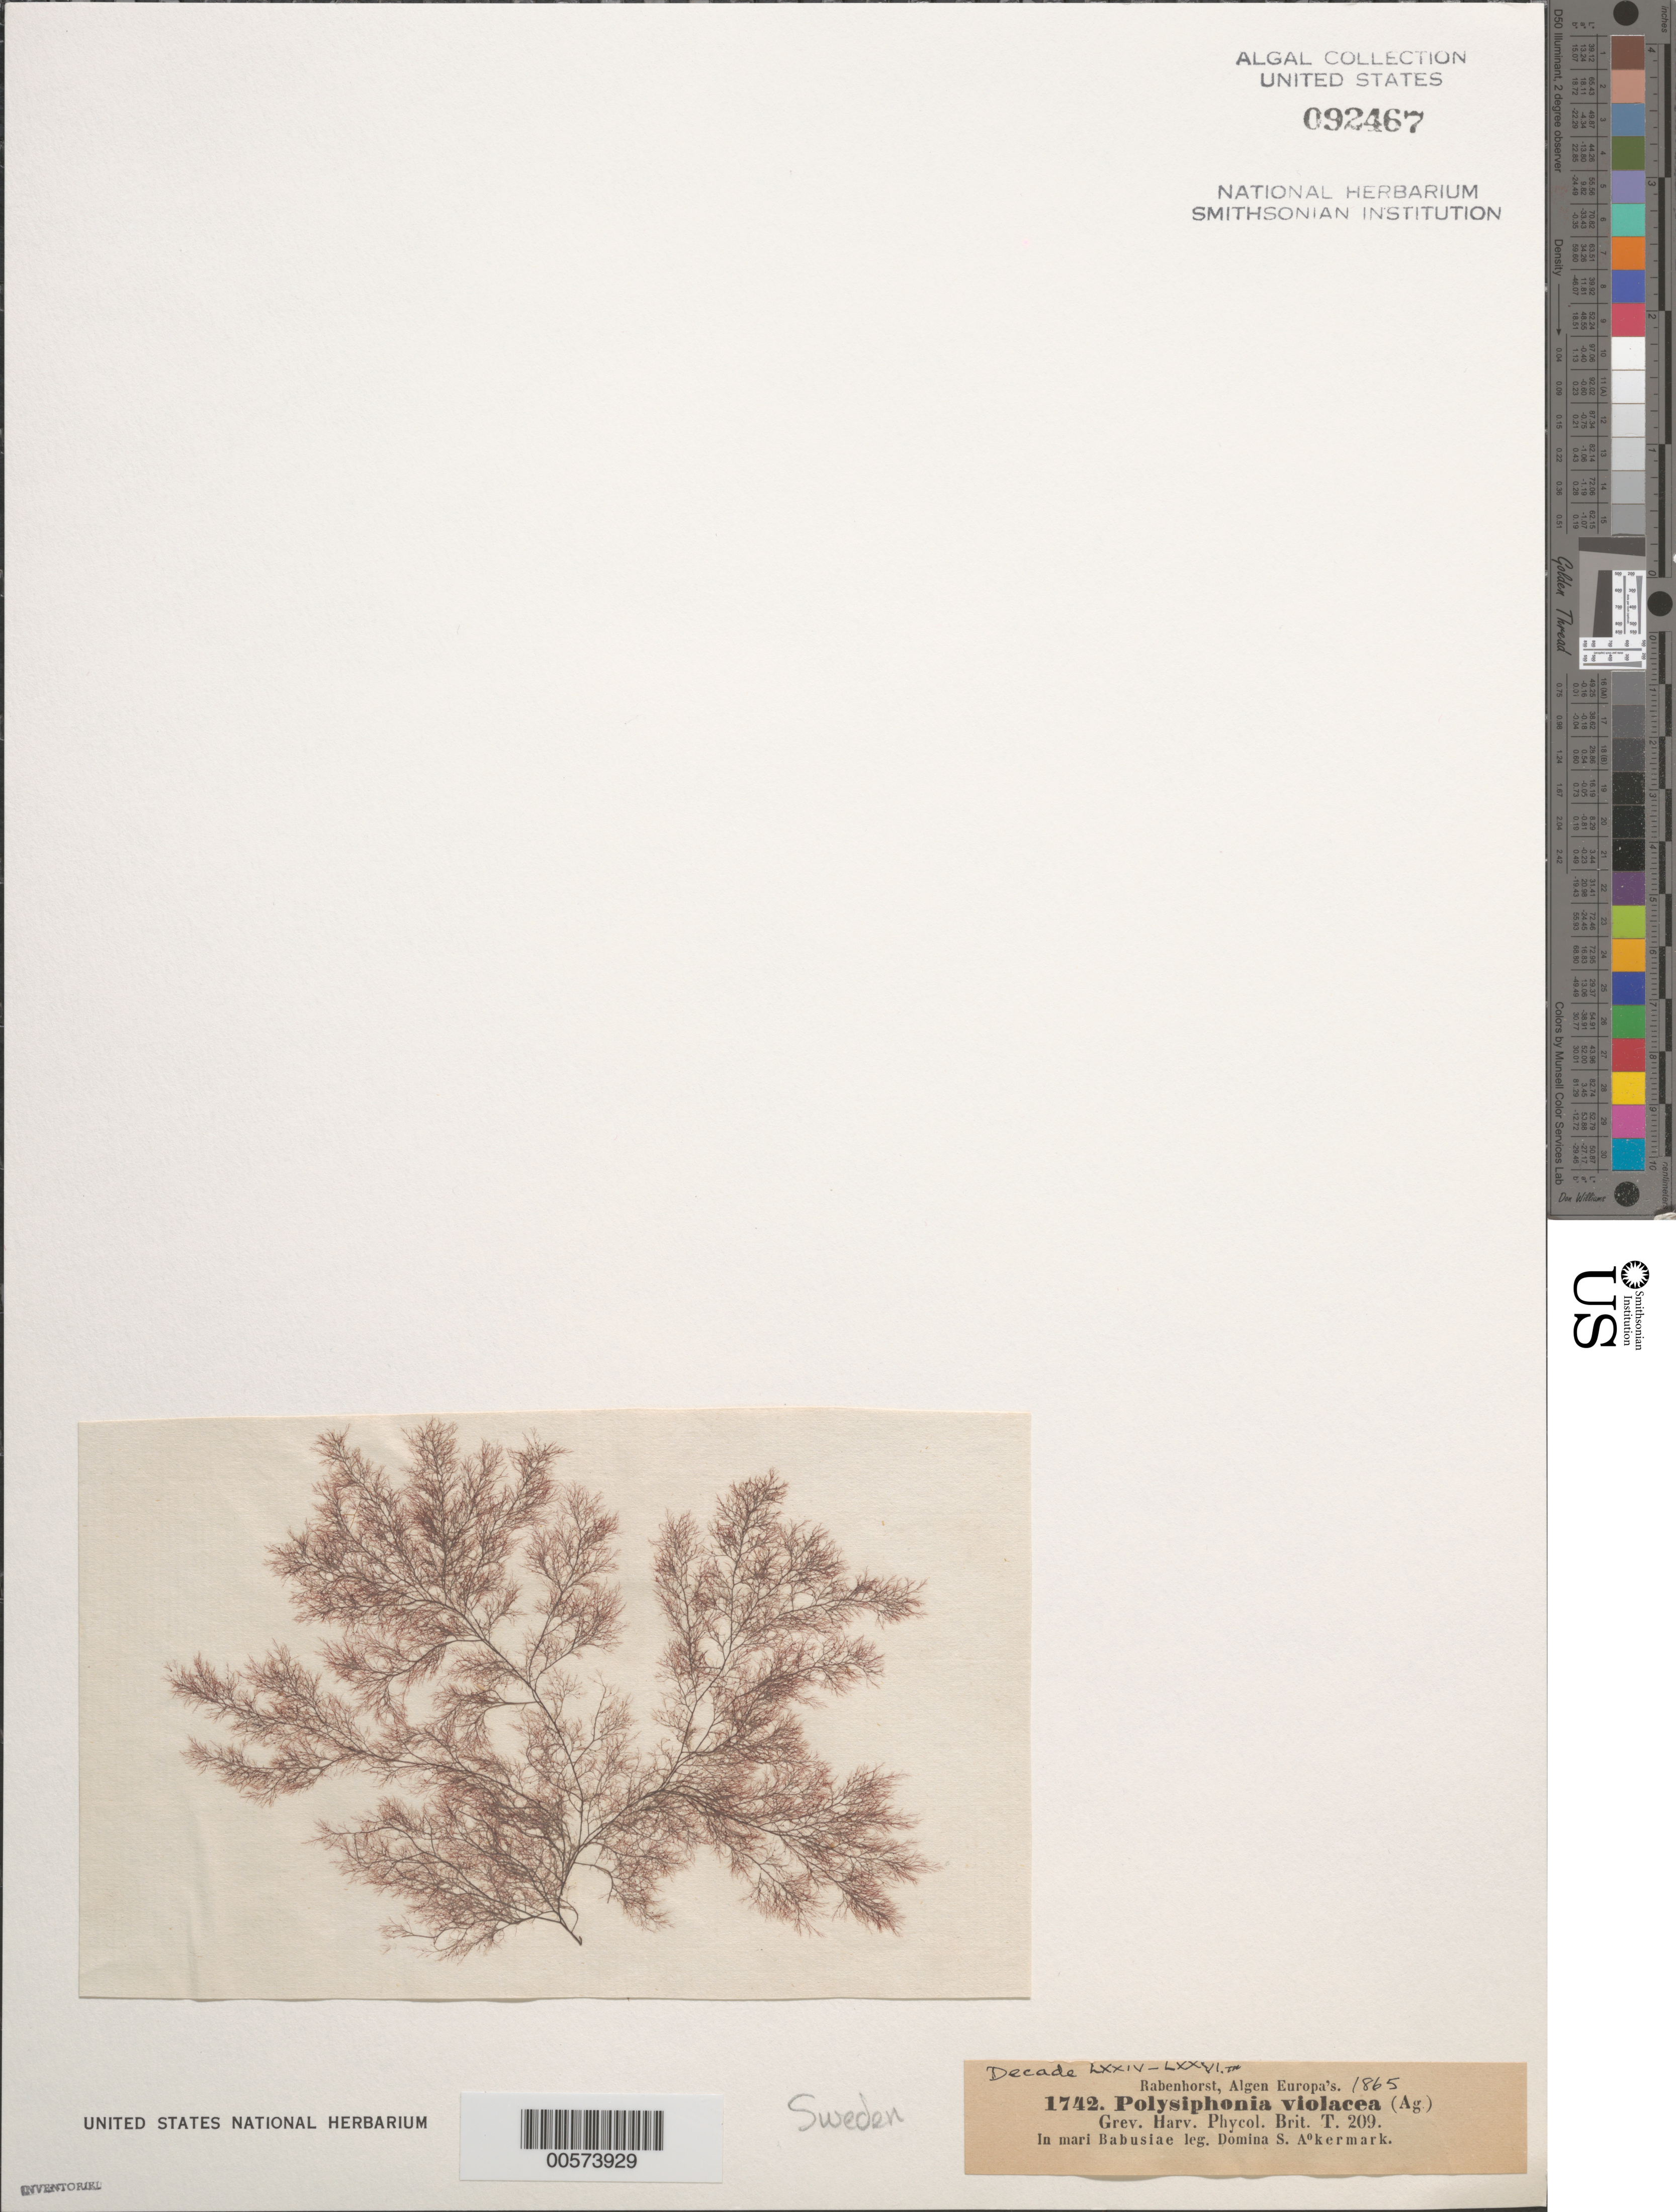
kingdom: Plantae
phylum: Rhodophyta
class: Florideophyceae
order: Ceramiales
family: Rhodomelaceae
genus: Vertebrata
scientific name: Vertebrata fucoides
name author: (Hudson) Kuntze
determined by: Algae name updating Project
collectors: S. Akermark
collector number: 1742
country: Sweden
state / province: Västra Götaland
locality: Bohus bay (mari bahusiae)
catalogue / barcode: US 92467